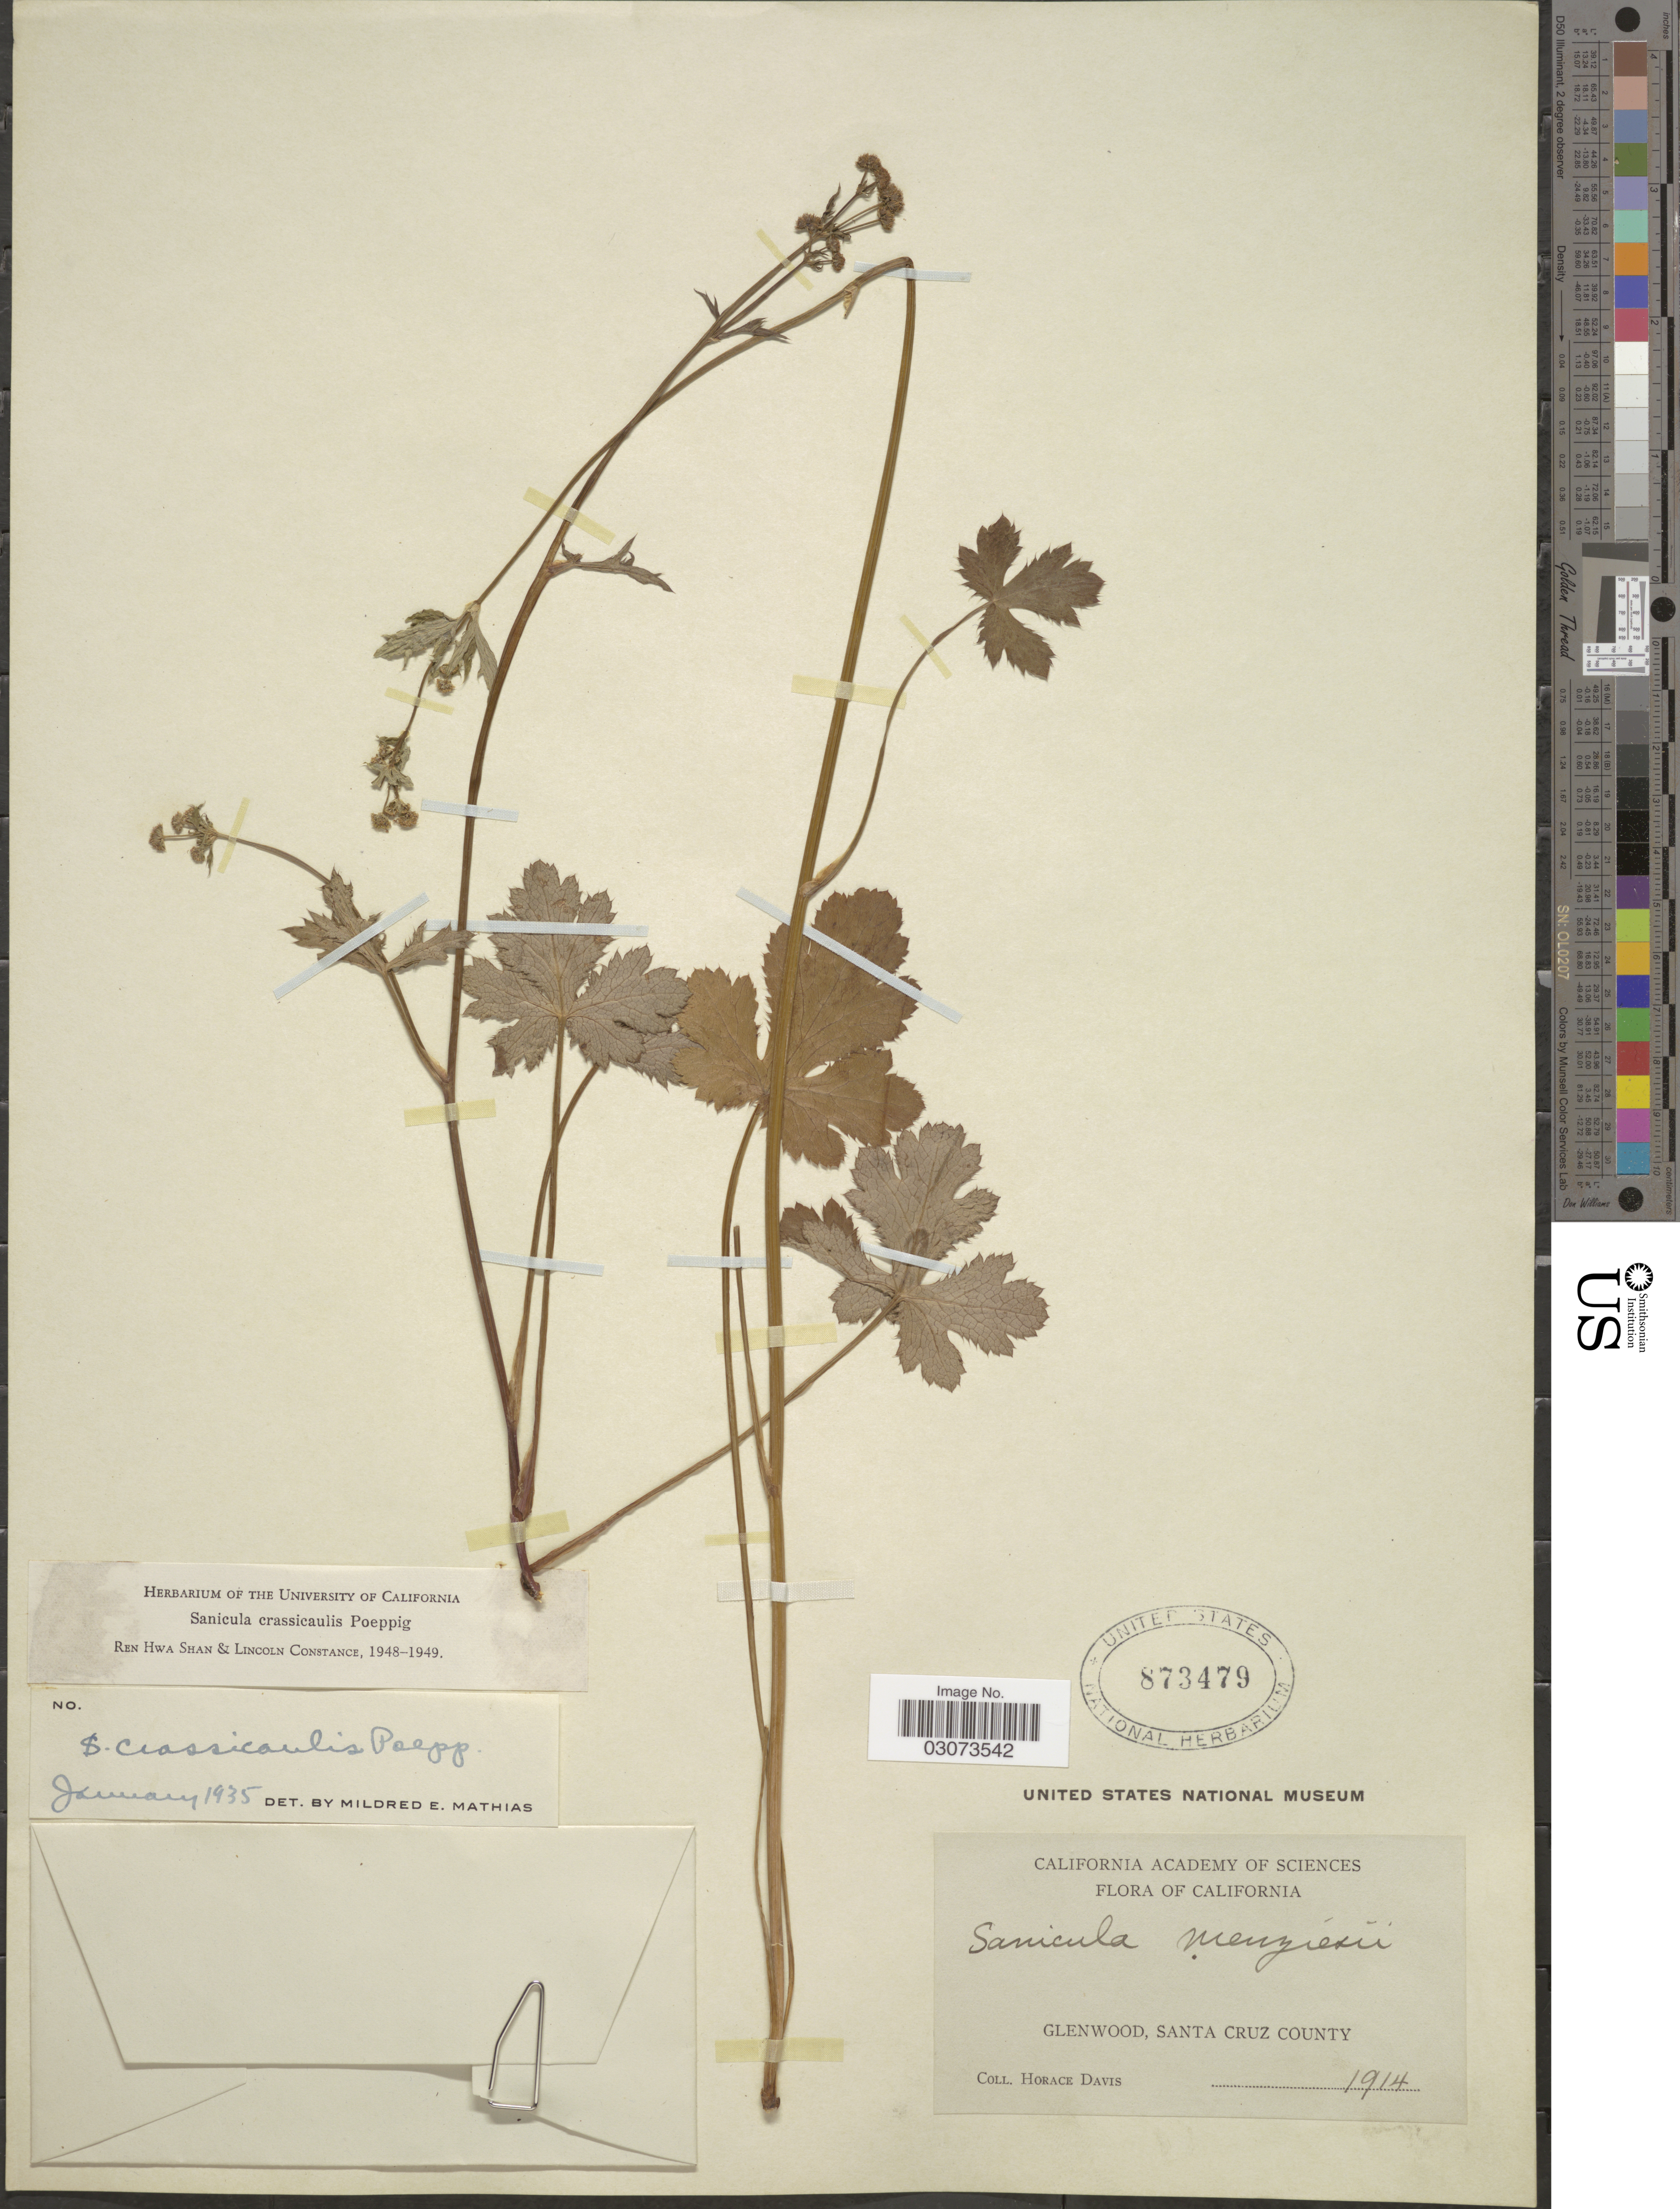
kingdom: Plantae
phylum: Tracheophyta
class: Magnoliopsida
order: Apiales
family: Apiaceae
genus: Sanicula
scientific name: Sanicula crassicaulis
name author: Poepp. ex DC.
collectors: H. Davis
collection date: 1914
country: United States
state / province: California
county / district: Santa Cruz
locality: Glenwood, Santa Cruz County.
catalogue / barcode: US 873479